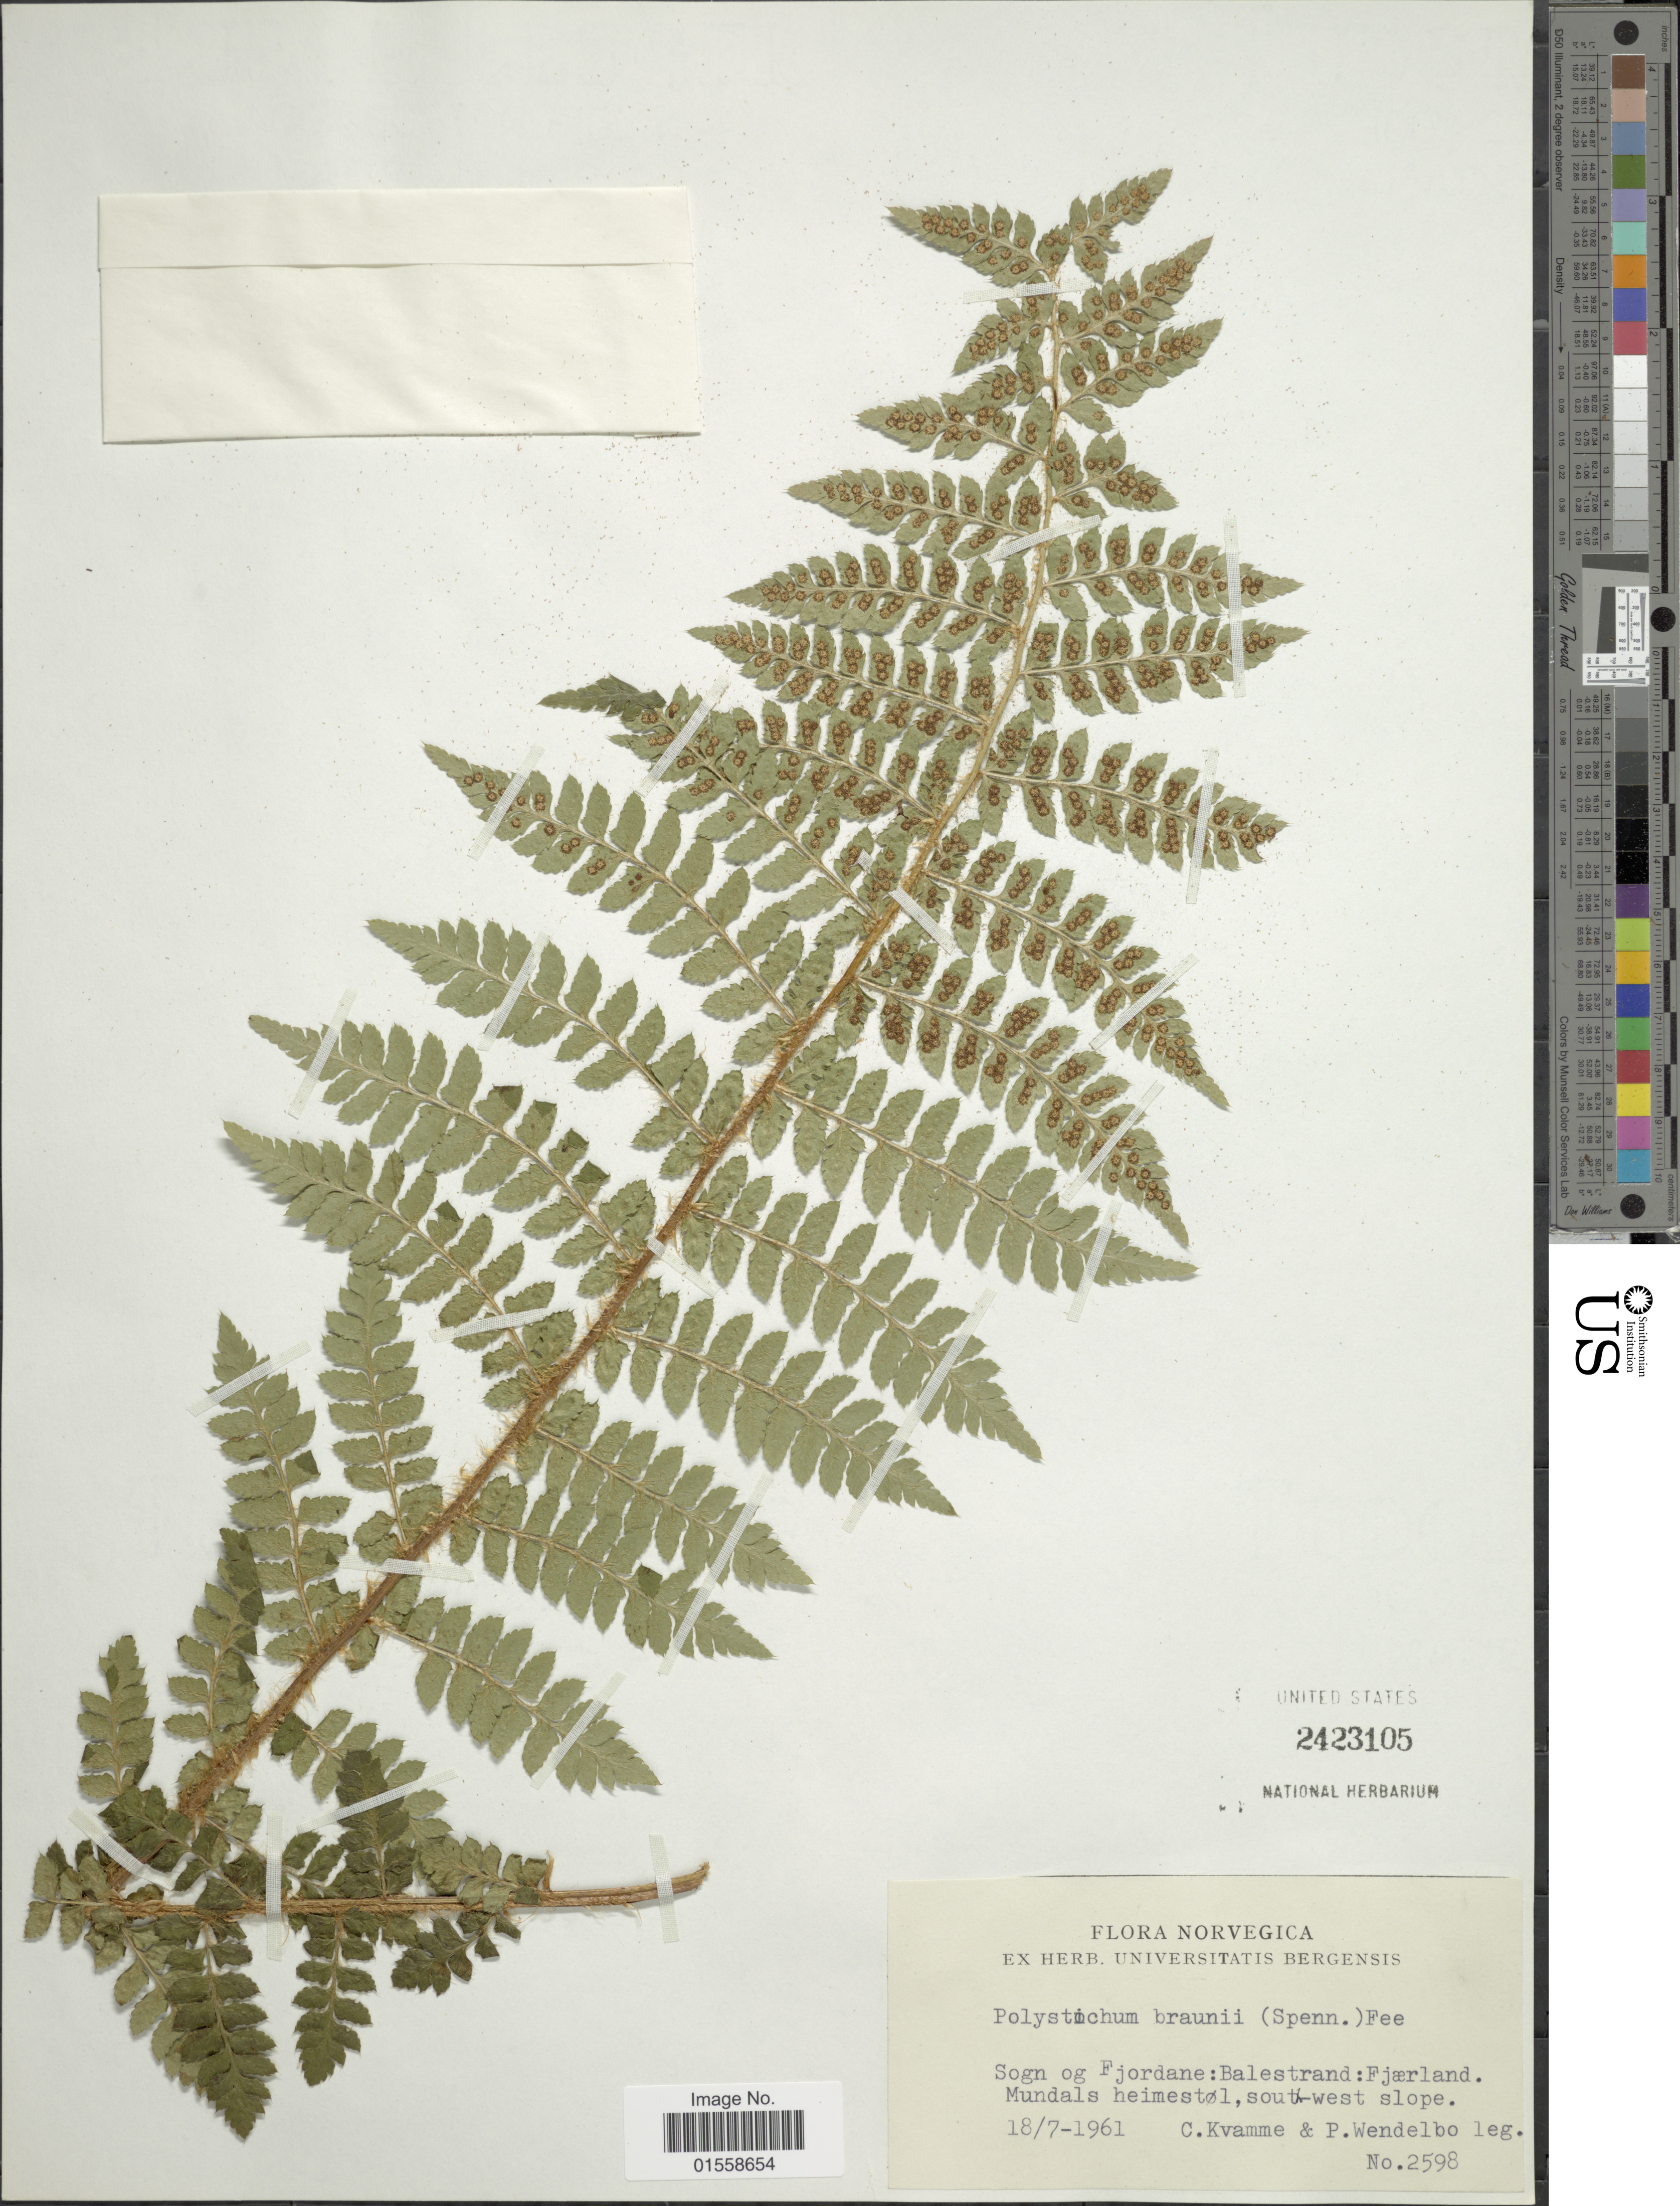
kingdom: Plantae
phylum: Tracheophyta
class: Polypodiopsida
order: Polypodiales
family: Dryopteridaceae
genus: Polystichum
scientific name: Polystichum braunii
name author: (Spenn.) Fée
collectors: C. Kvamme & P. Wendelbo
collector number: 2598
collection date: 1961-07-18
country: Norway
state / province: Sogn og Fjordane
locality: Norvegica. Sogn of Fjordane: Balestrand: Fjaerland Mundals heimestol, south-west slope.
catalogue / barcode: US 2423105